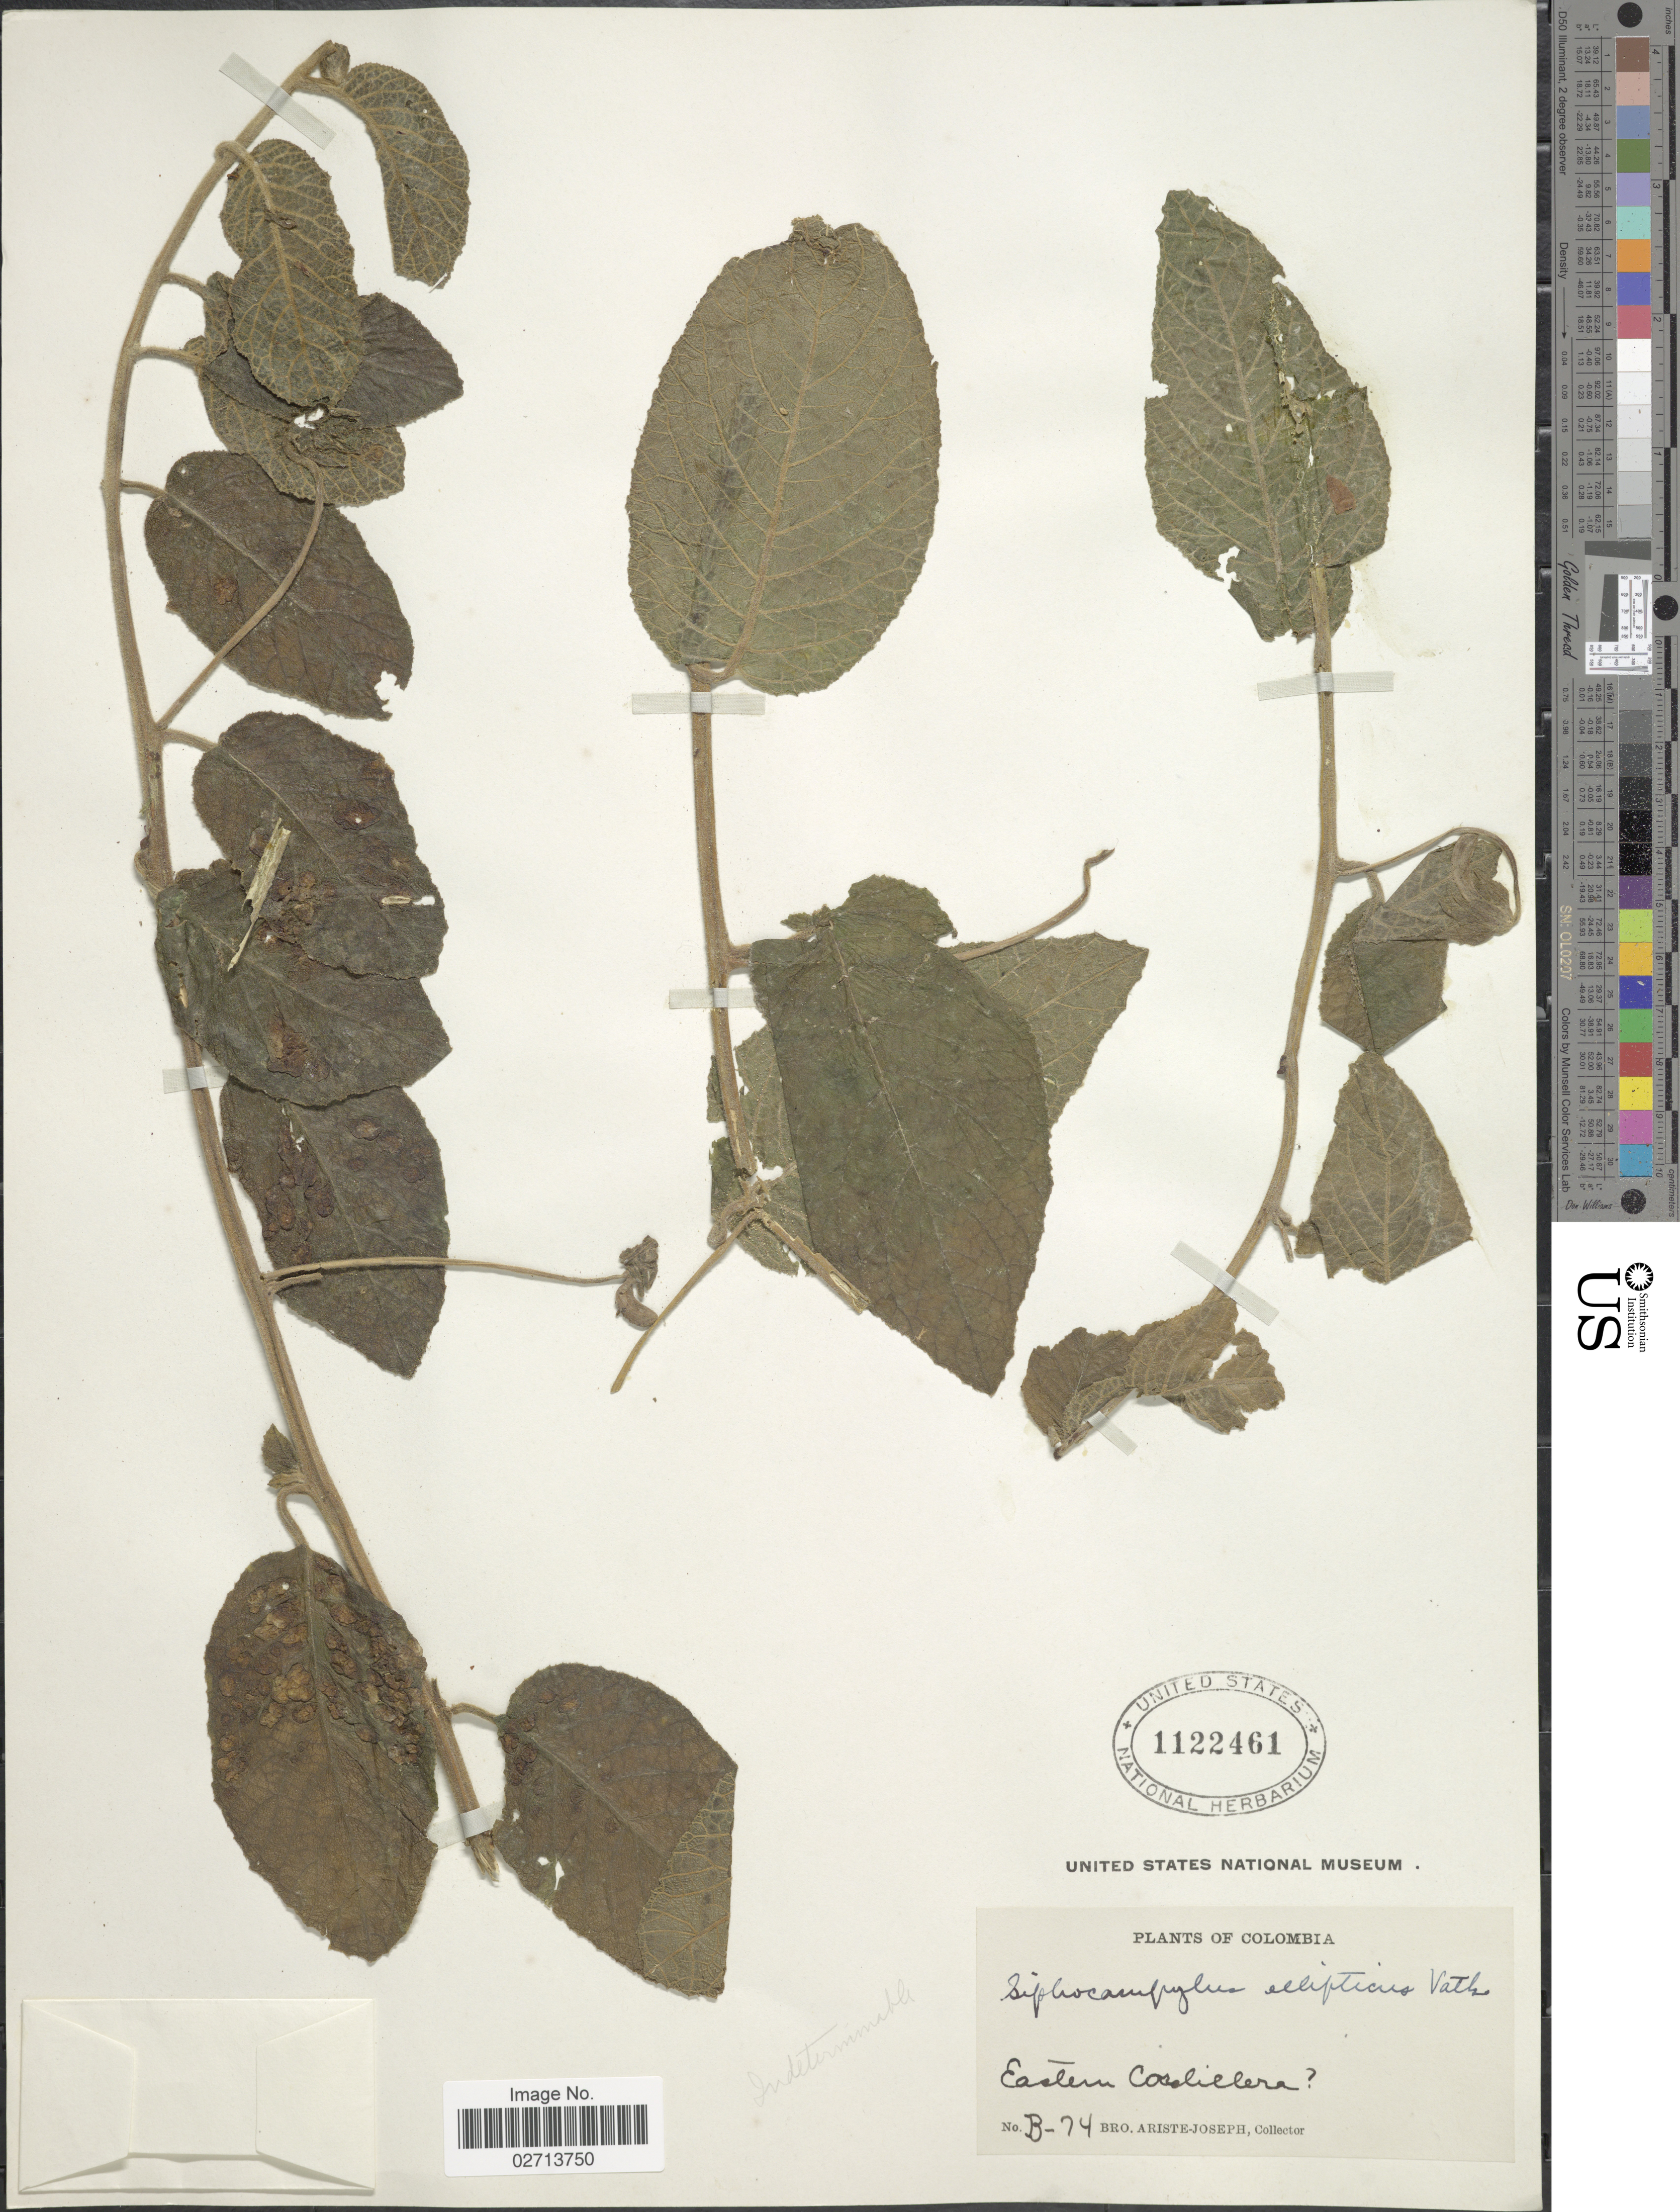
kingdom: Plantae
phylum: Tracheophyta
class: Magnoliopsida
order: Asterales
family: Campanulaceae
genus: Siphocampylus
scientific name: Siphocampylus ellipticus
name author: (Willd. ex Schult.) Vatke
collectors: Bro. Ariste-Joseph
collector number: B-74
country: Colombia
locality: Eastern Cordillera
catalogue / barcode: US 1122461